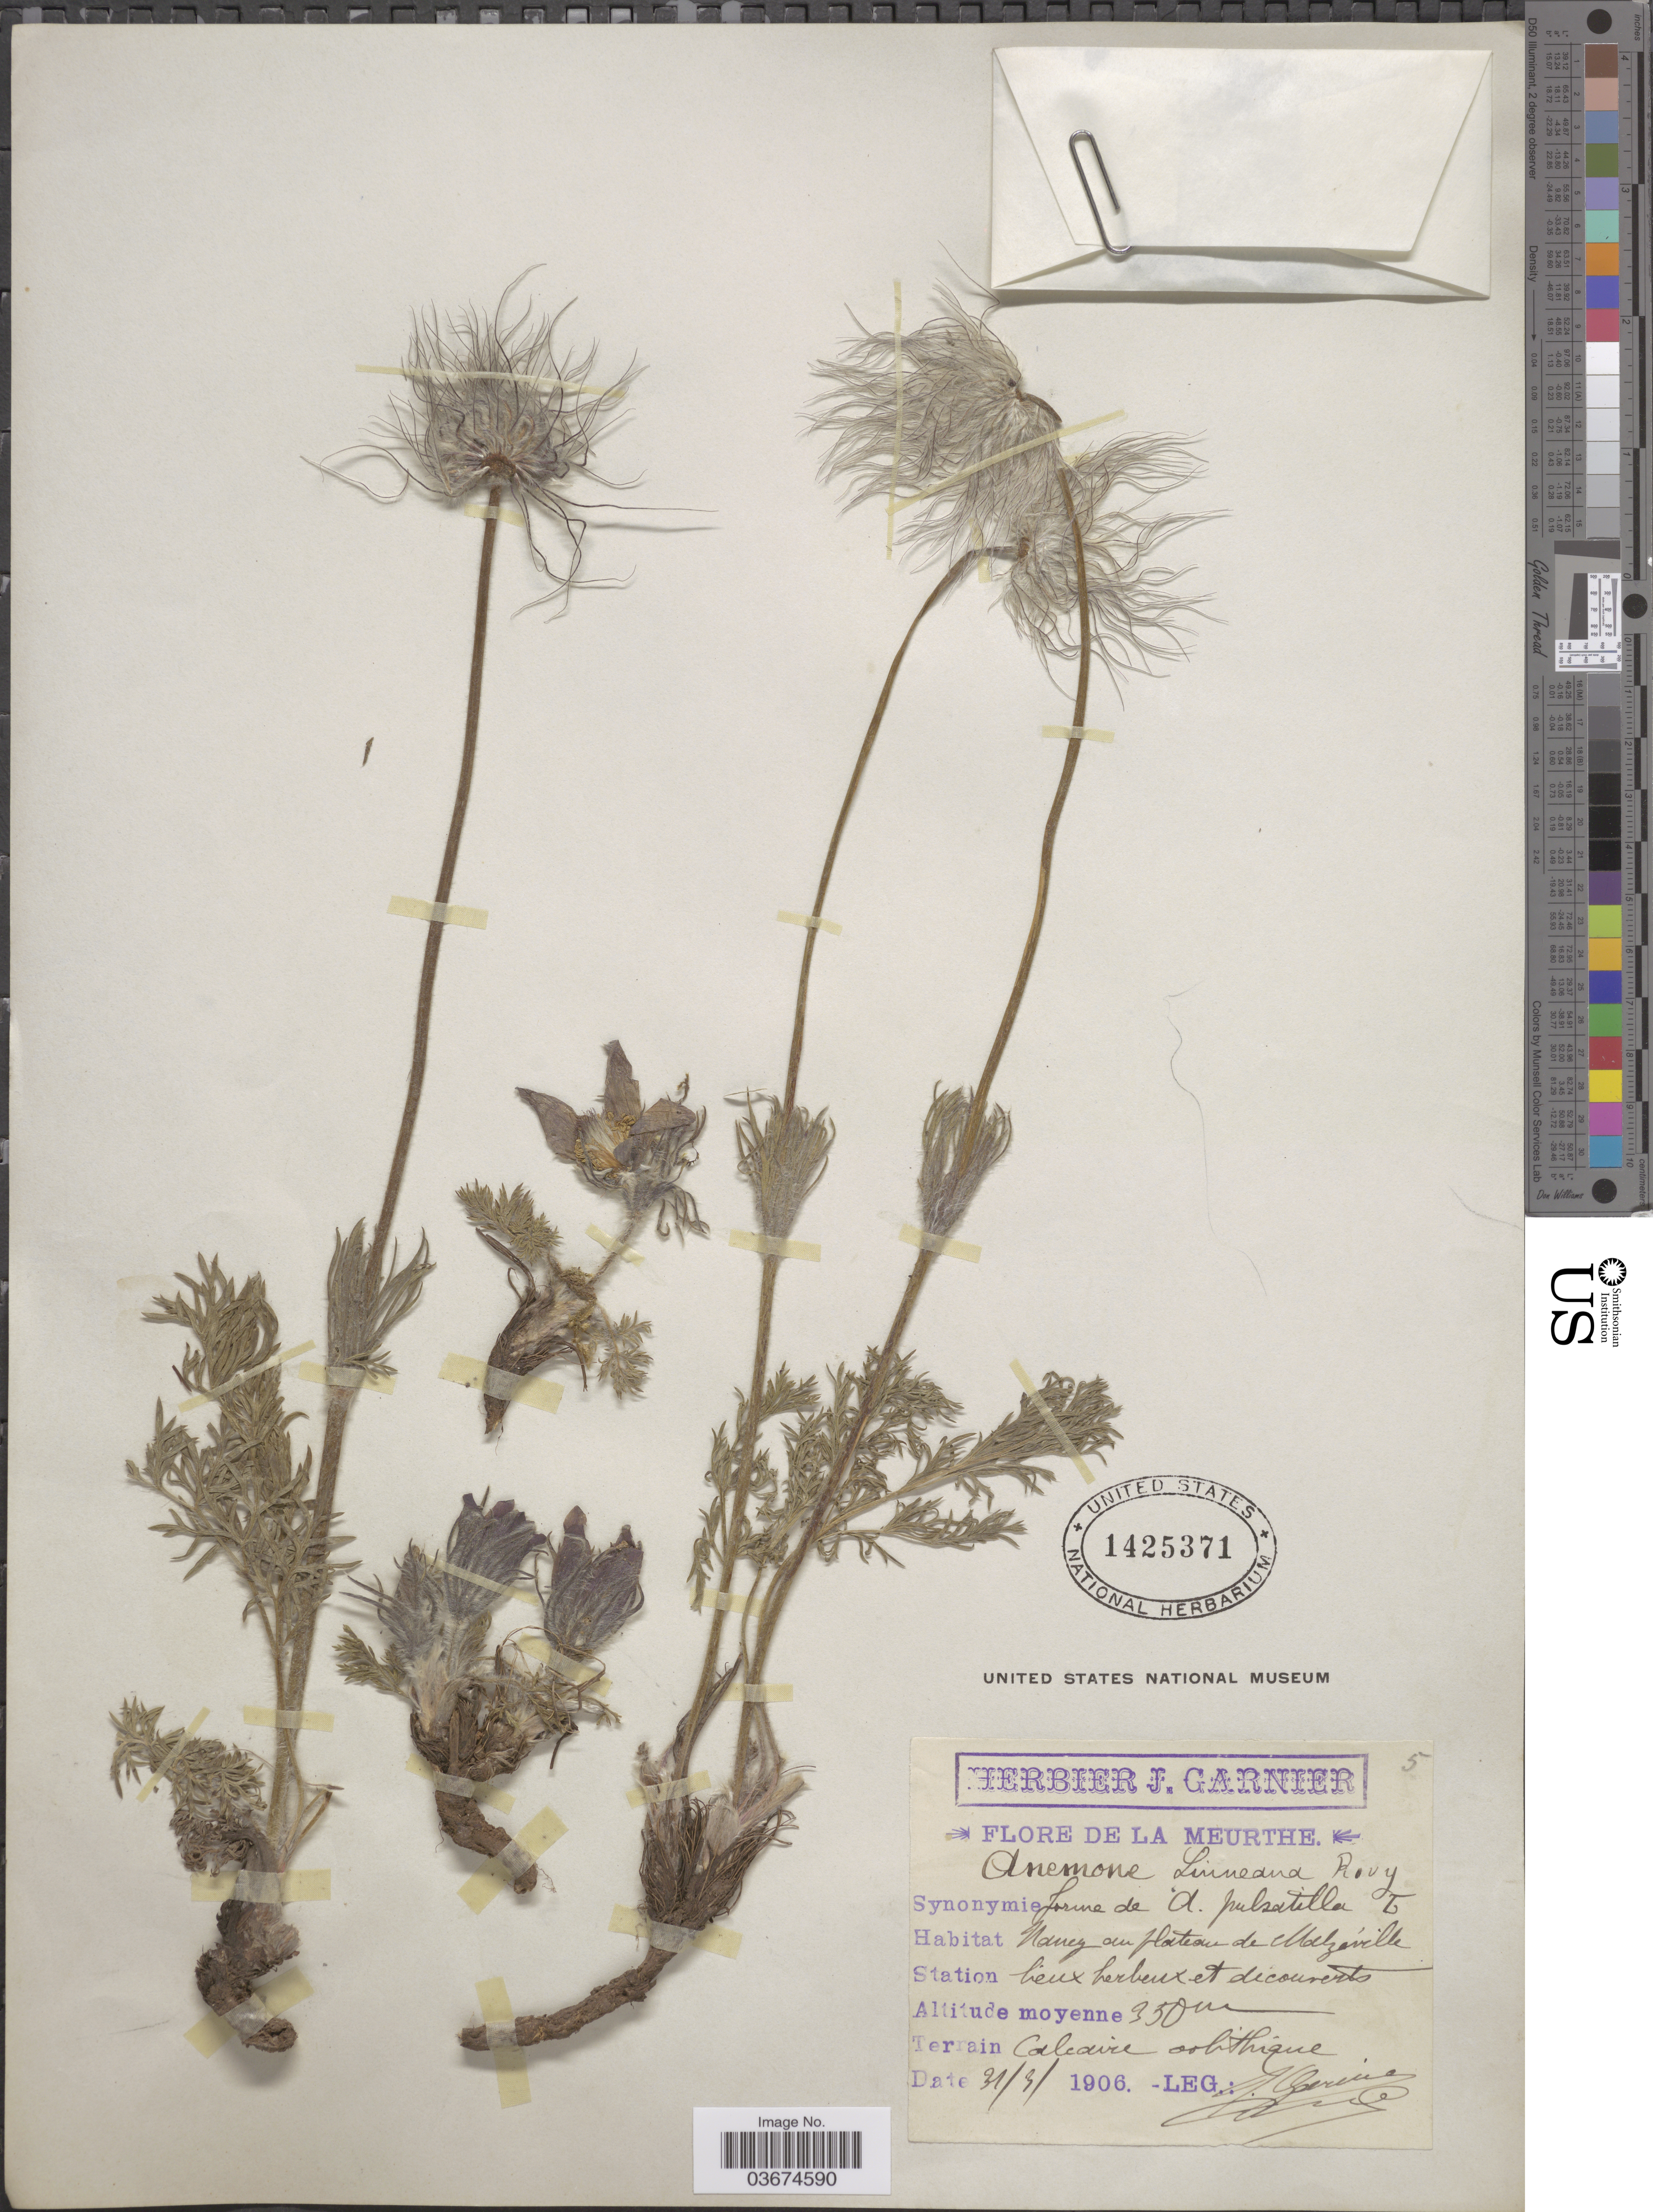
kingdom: Plantae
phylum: Tracheophyta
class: Magnoliopsida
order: Ranunculales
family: Ranunculaceae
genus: Pulsatilla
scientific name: Pulsatilla vulgaris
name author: Mill.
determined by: Strong, Mark T., (BOT), Smithsonian Institution - National Museum of Natural History (UNITED STATES)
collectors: J. Garnier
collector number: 5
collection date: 1906-03-31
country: France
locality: La Meurthe. Station lieux herbeux et dicourerts. Terrain Calcaire oolithique.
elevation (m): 350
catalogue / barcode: US 1425371